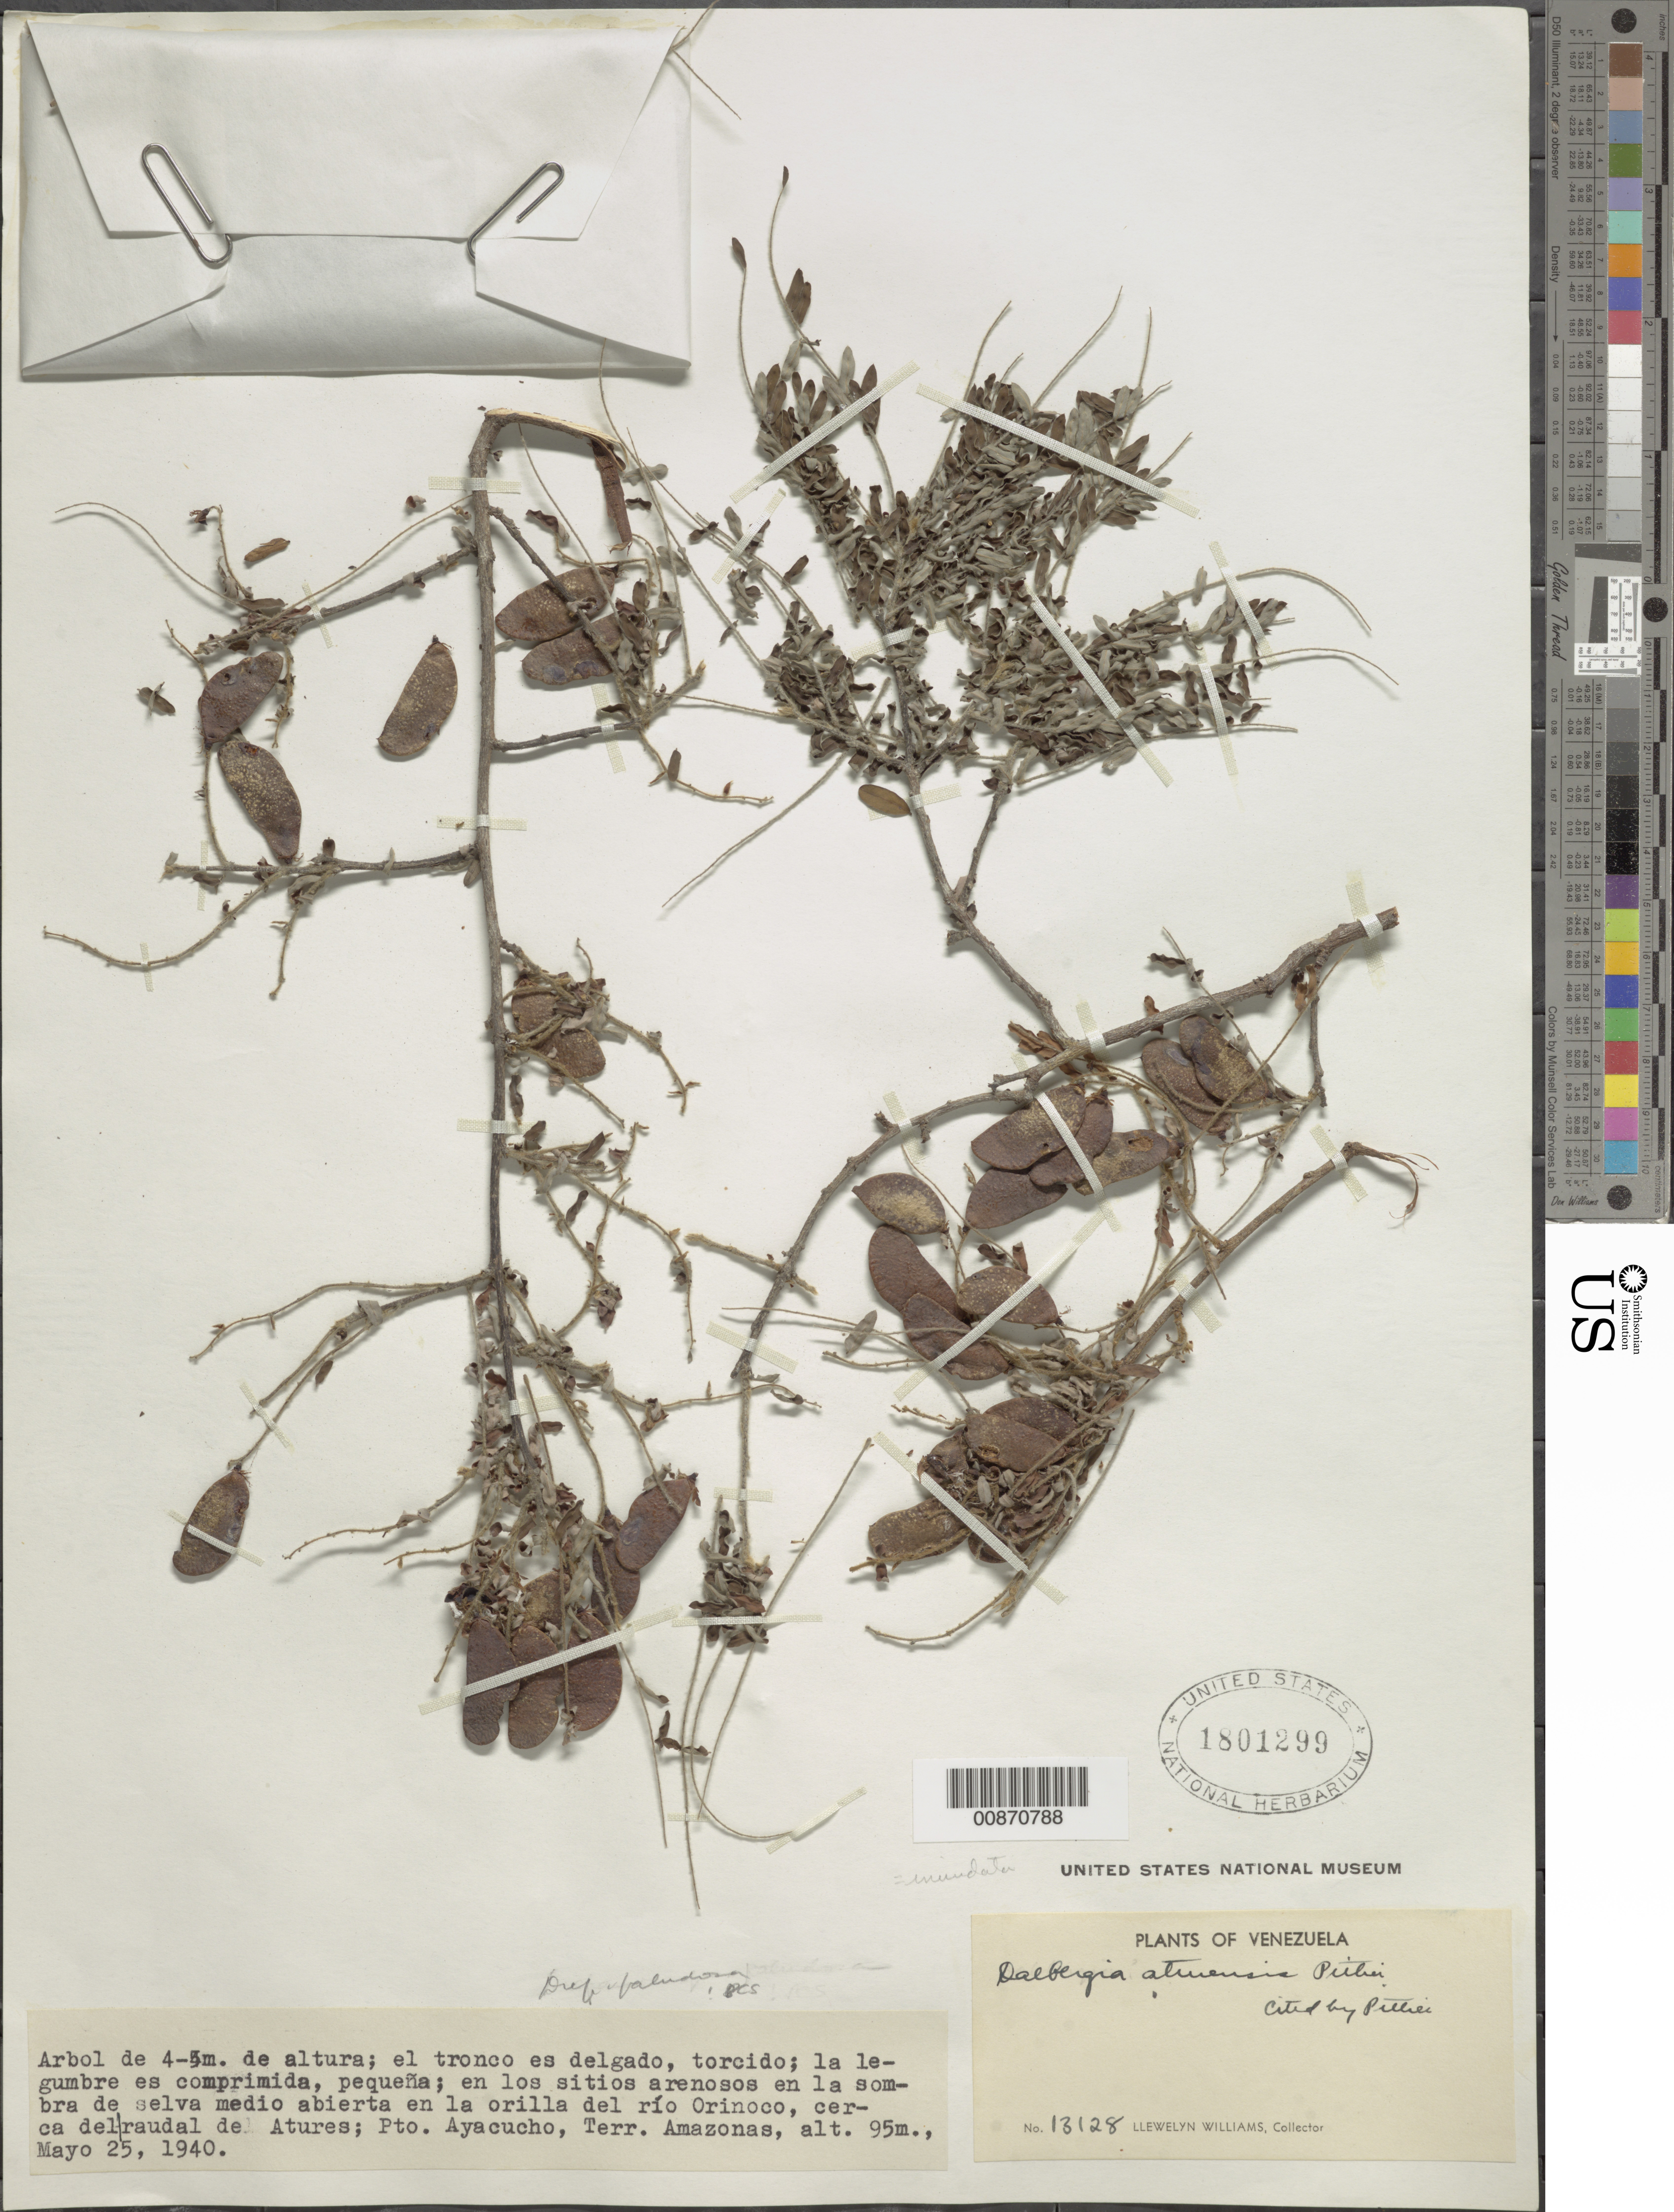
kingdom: Plantae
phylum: Tracheophyta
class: Magnoliopsida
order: Fabales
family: Fabaceae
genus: Dalbergia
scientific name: Dalbergia inundata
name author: Benth.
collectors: Ll. Williams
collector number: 13128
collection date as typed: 25-May-40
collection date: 1940-05-25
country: Venezuela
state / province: Amazonas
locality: Puerto Ayacucho, Río Orinoco, raudal de Atures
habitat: Sitios arenoso en la sombre de selva medio abierta en la orila del rio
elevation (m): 95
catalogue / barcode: US 1801299